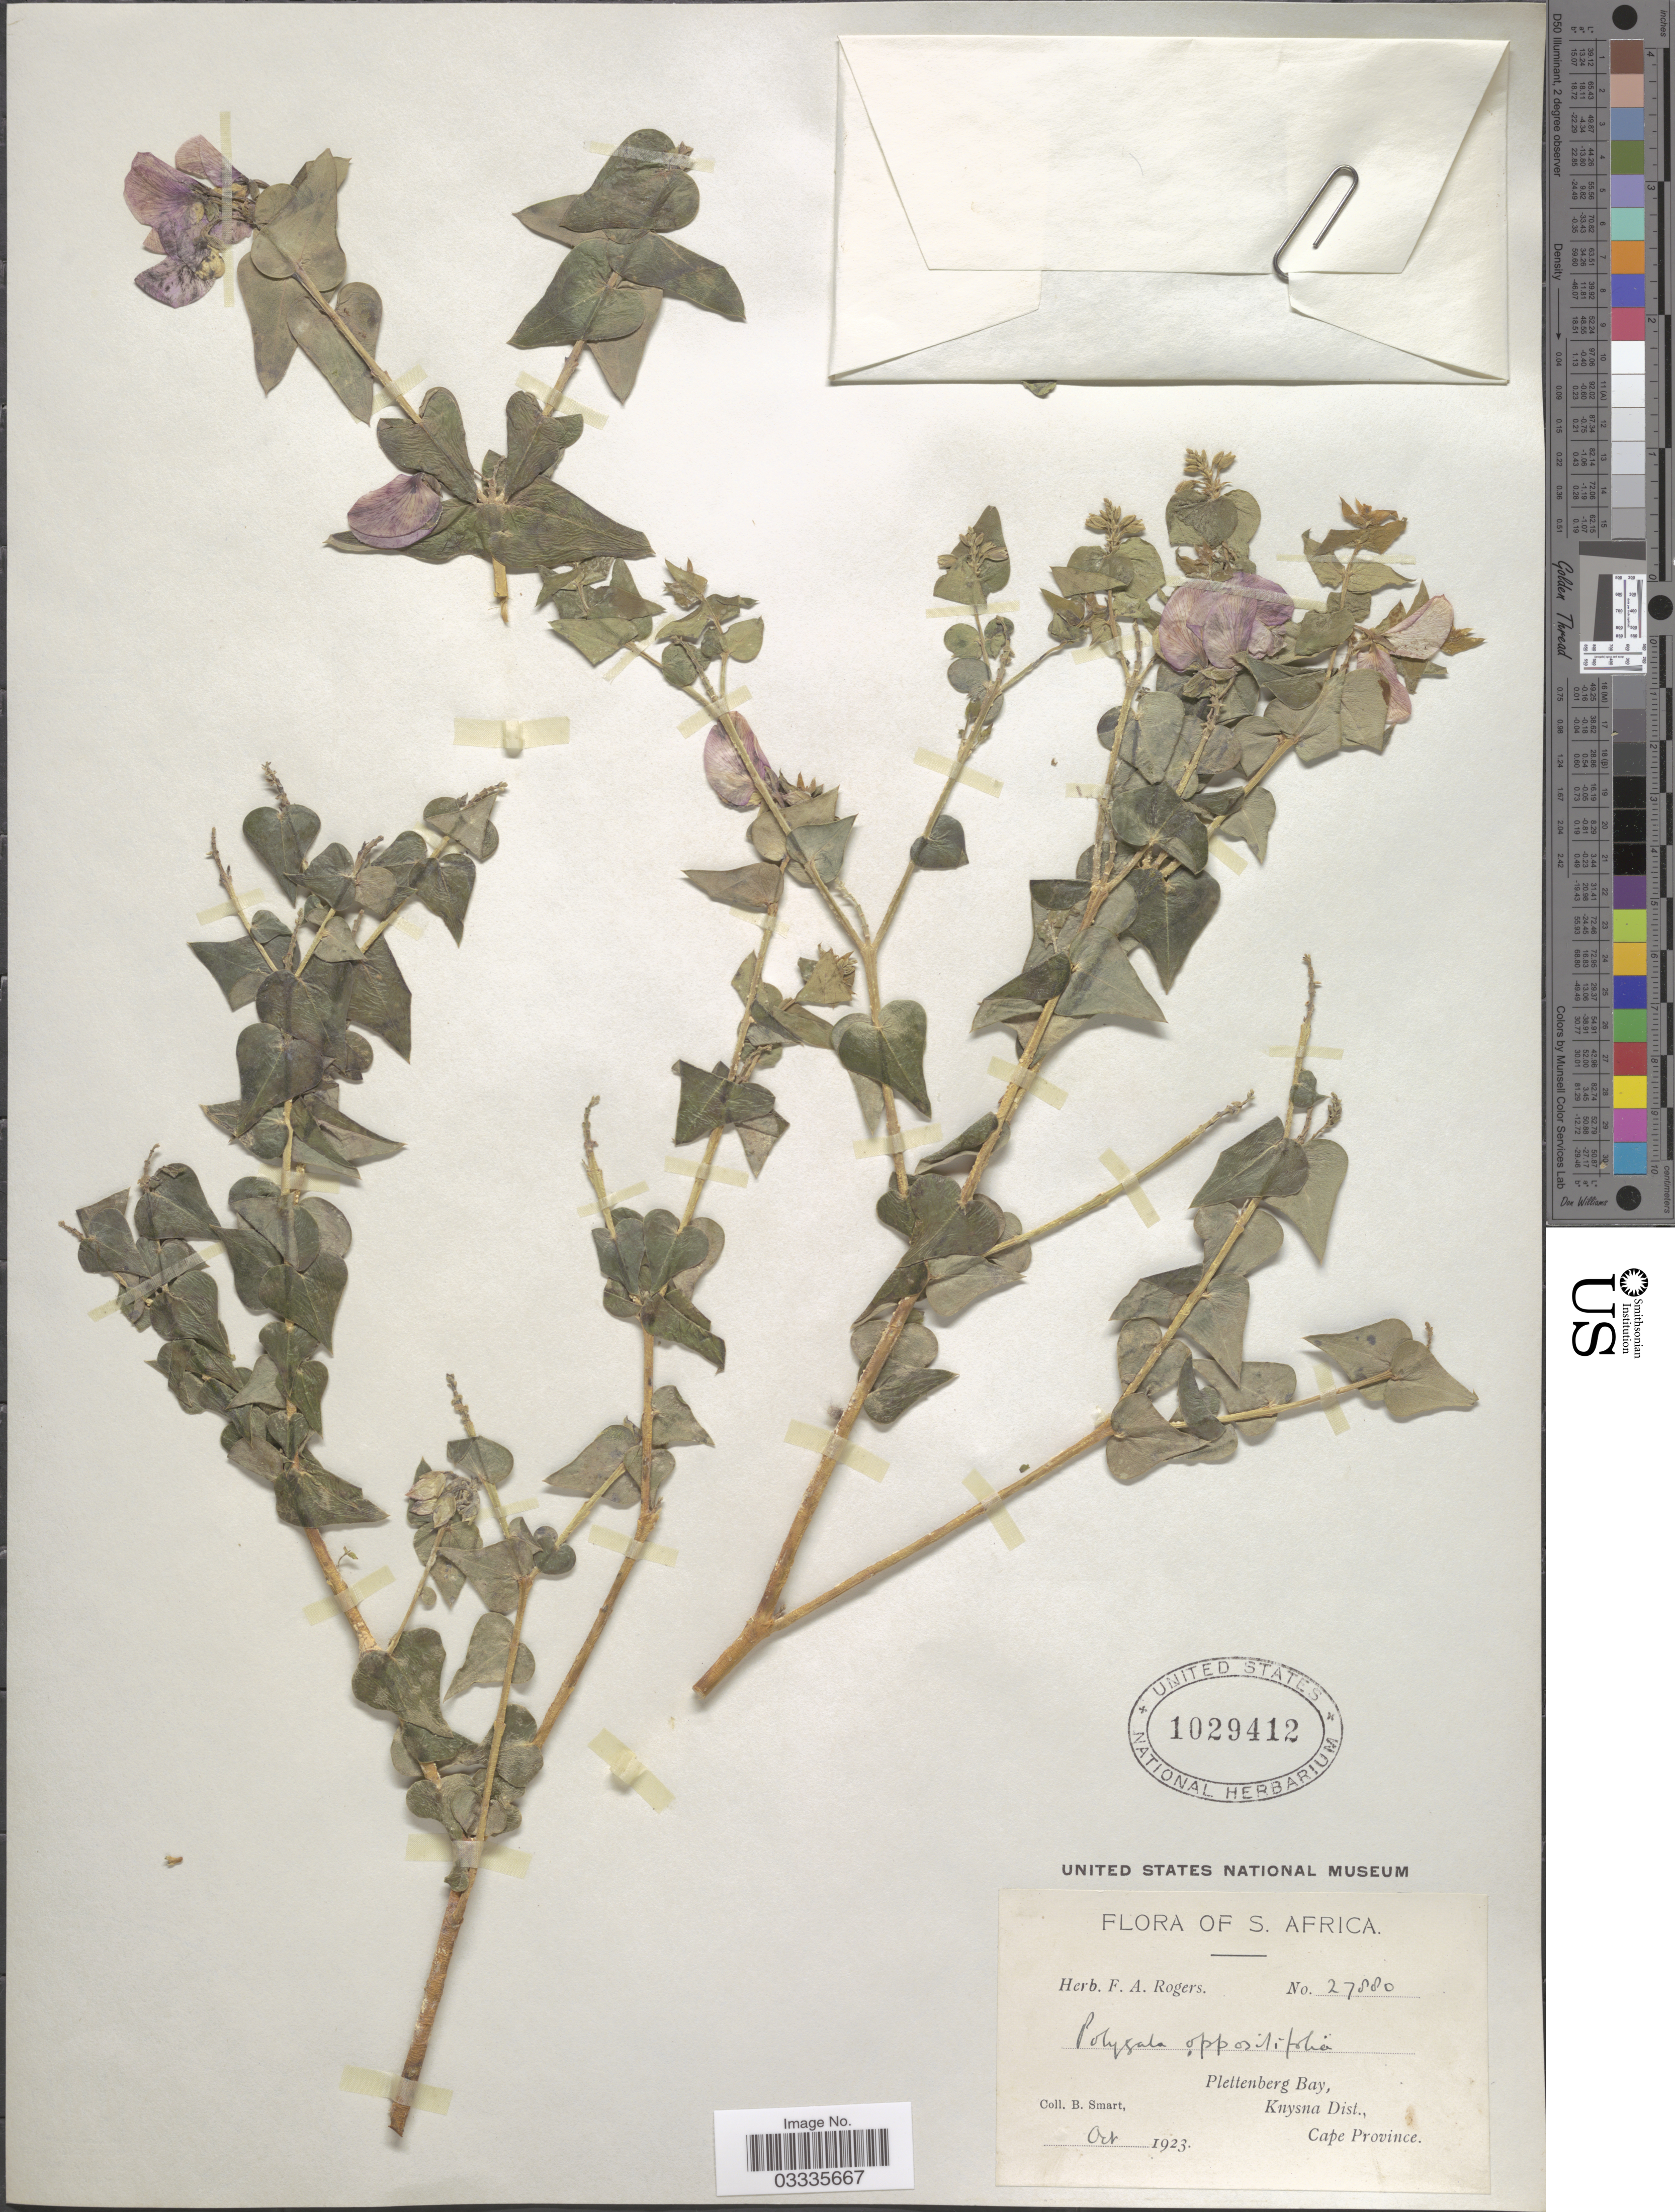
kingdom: Plantae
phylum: Tracheophyta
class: Magnoliopsida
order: Fabales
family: Polygalaceae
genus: Polygala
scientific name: Polygala oppositifolia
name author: L.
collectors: B. Smart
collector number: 27880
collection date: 1923-10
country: South Africa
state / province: Western Cape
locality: S. Africa. Plettenberg Bay, Knysna Dist.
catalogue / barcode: US 1029412